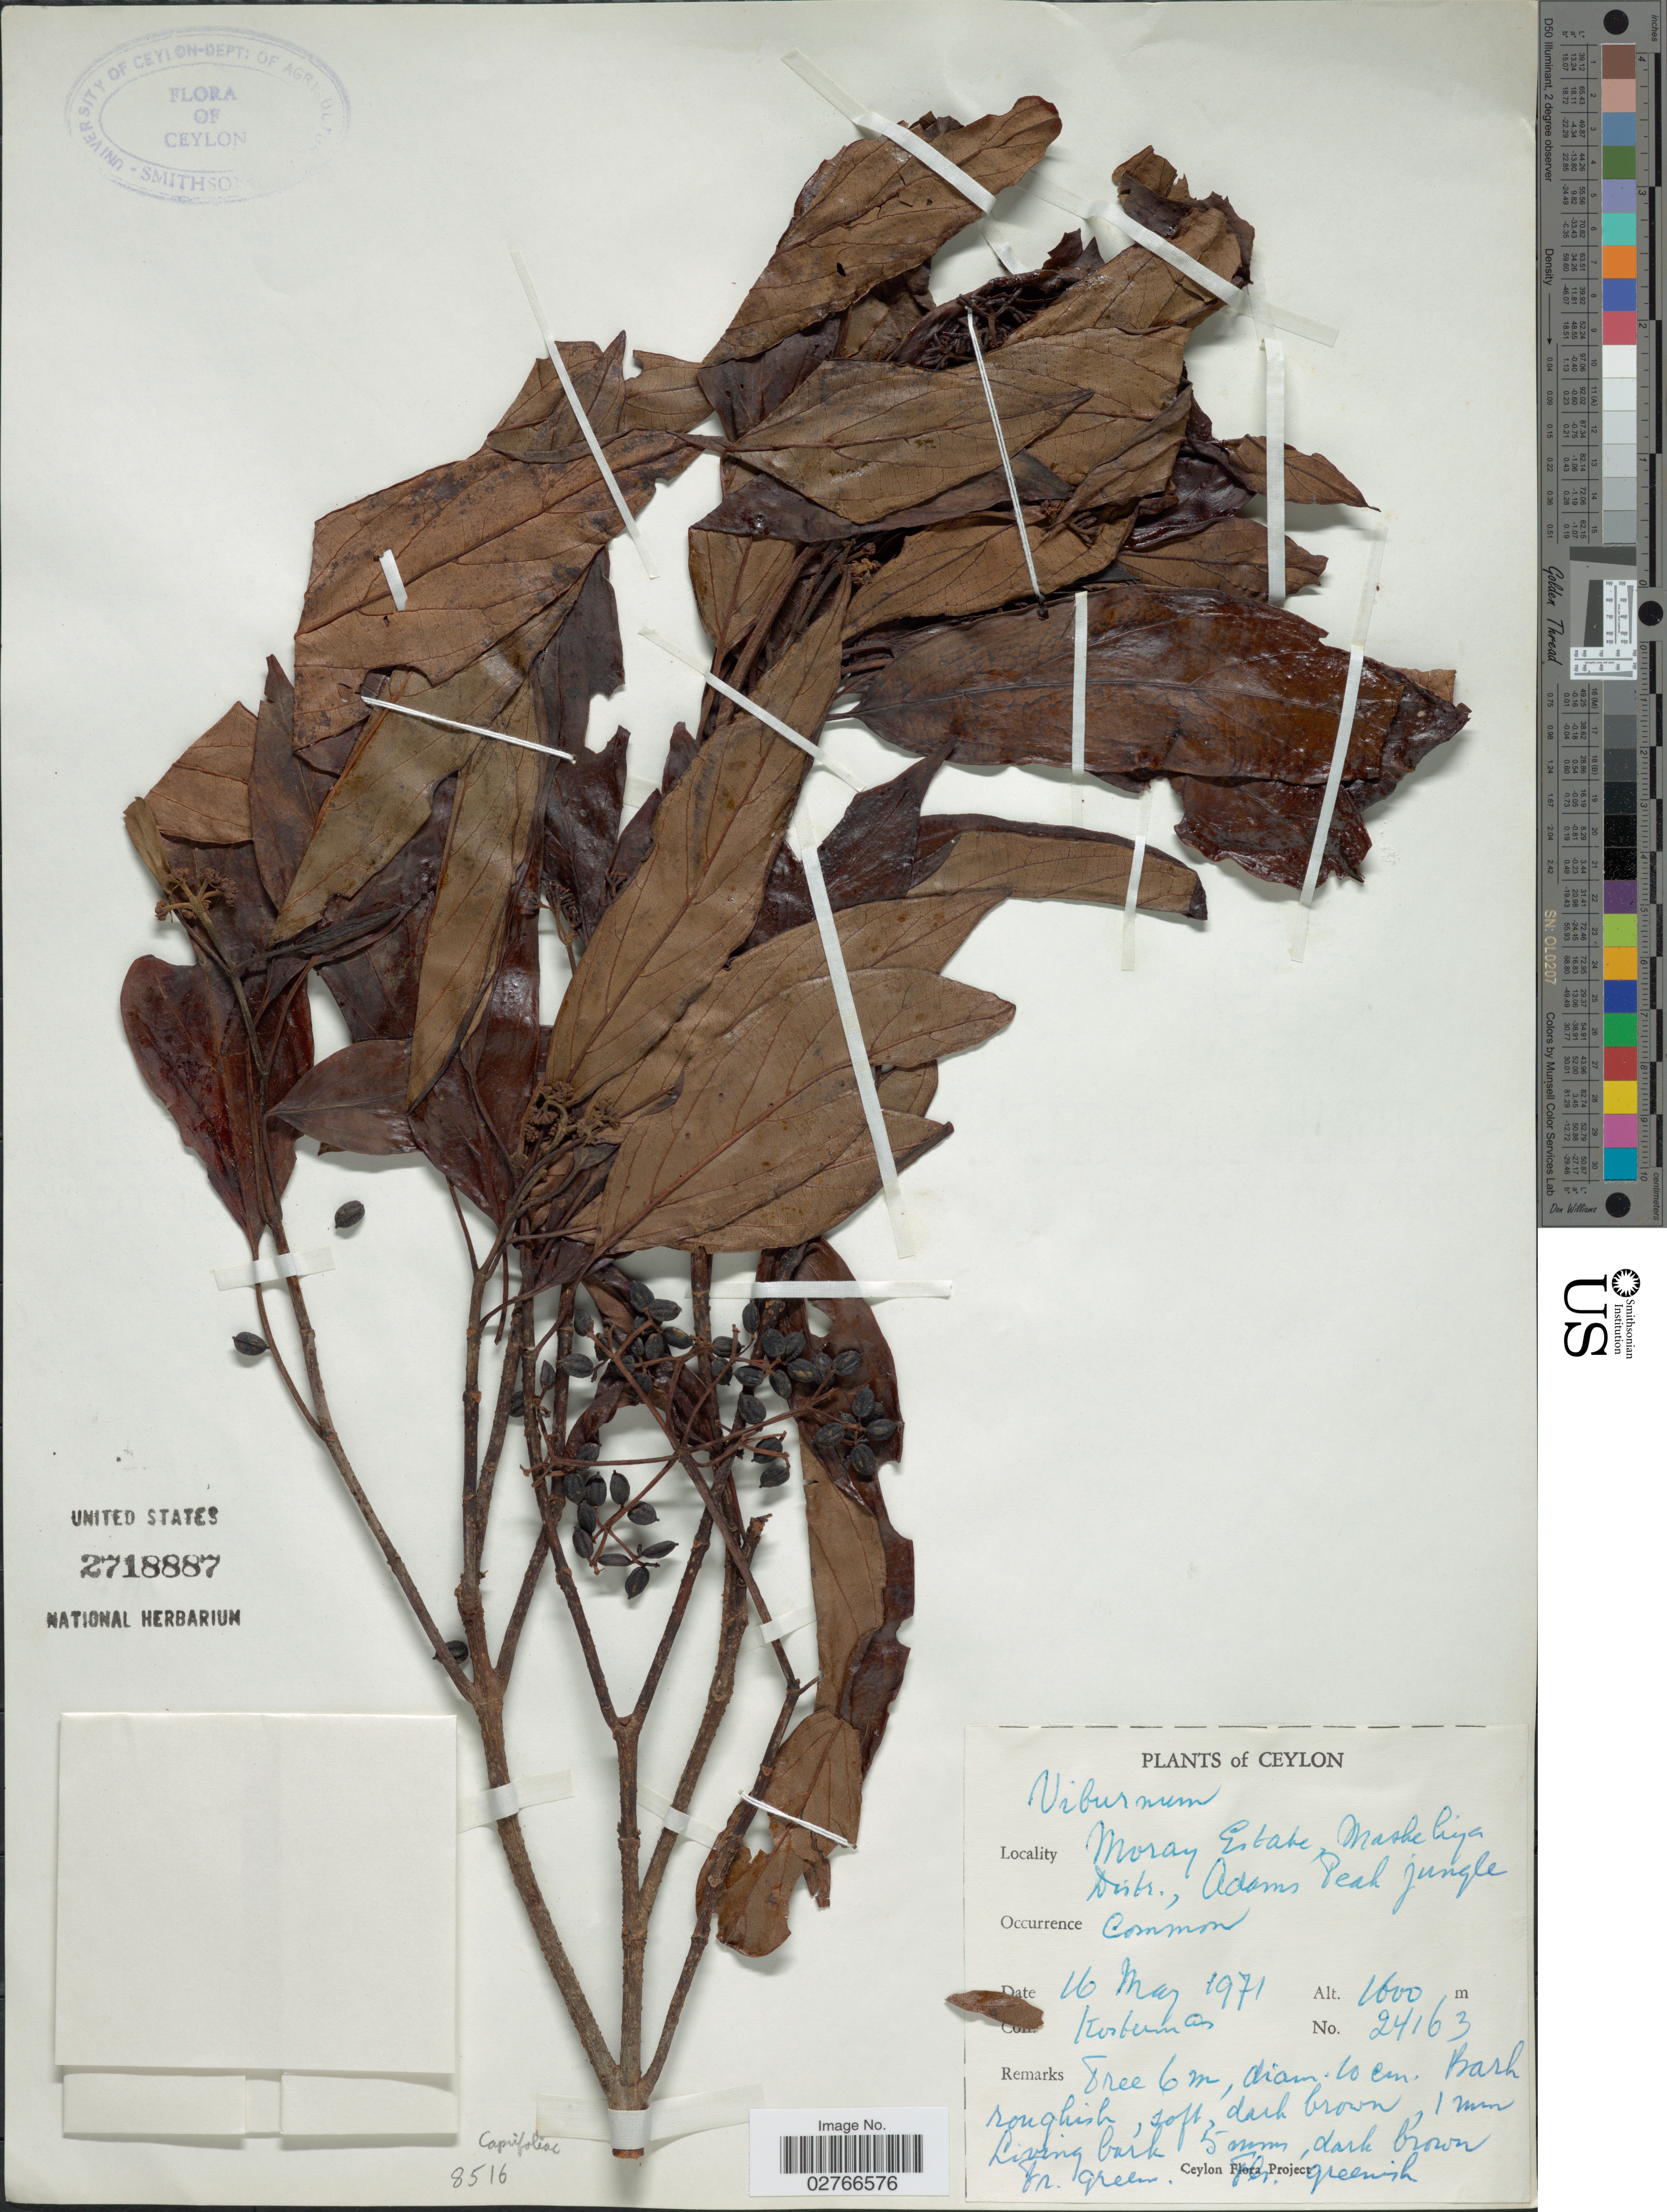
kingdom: Plantae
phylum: Tracheophyta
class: Magnoliopsida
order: Dipsacales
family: Viburnaceae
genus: Viburnum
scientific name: Viburnum sp.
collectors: Kostermans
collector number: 24163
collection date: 1971-05-16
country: Sri Lanka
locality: Ceylon. Moray Estate, Maskeliya Distr., Adams Peak jungle.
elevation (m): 1600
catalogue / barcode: US 2718887